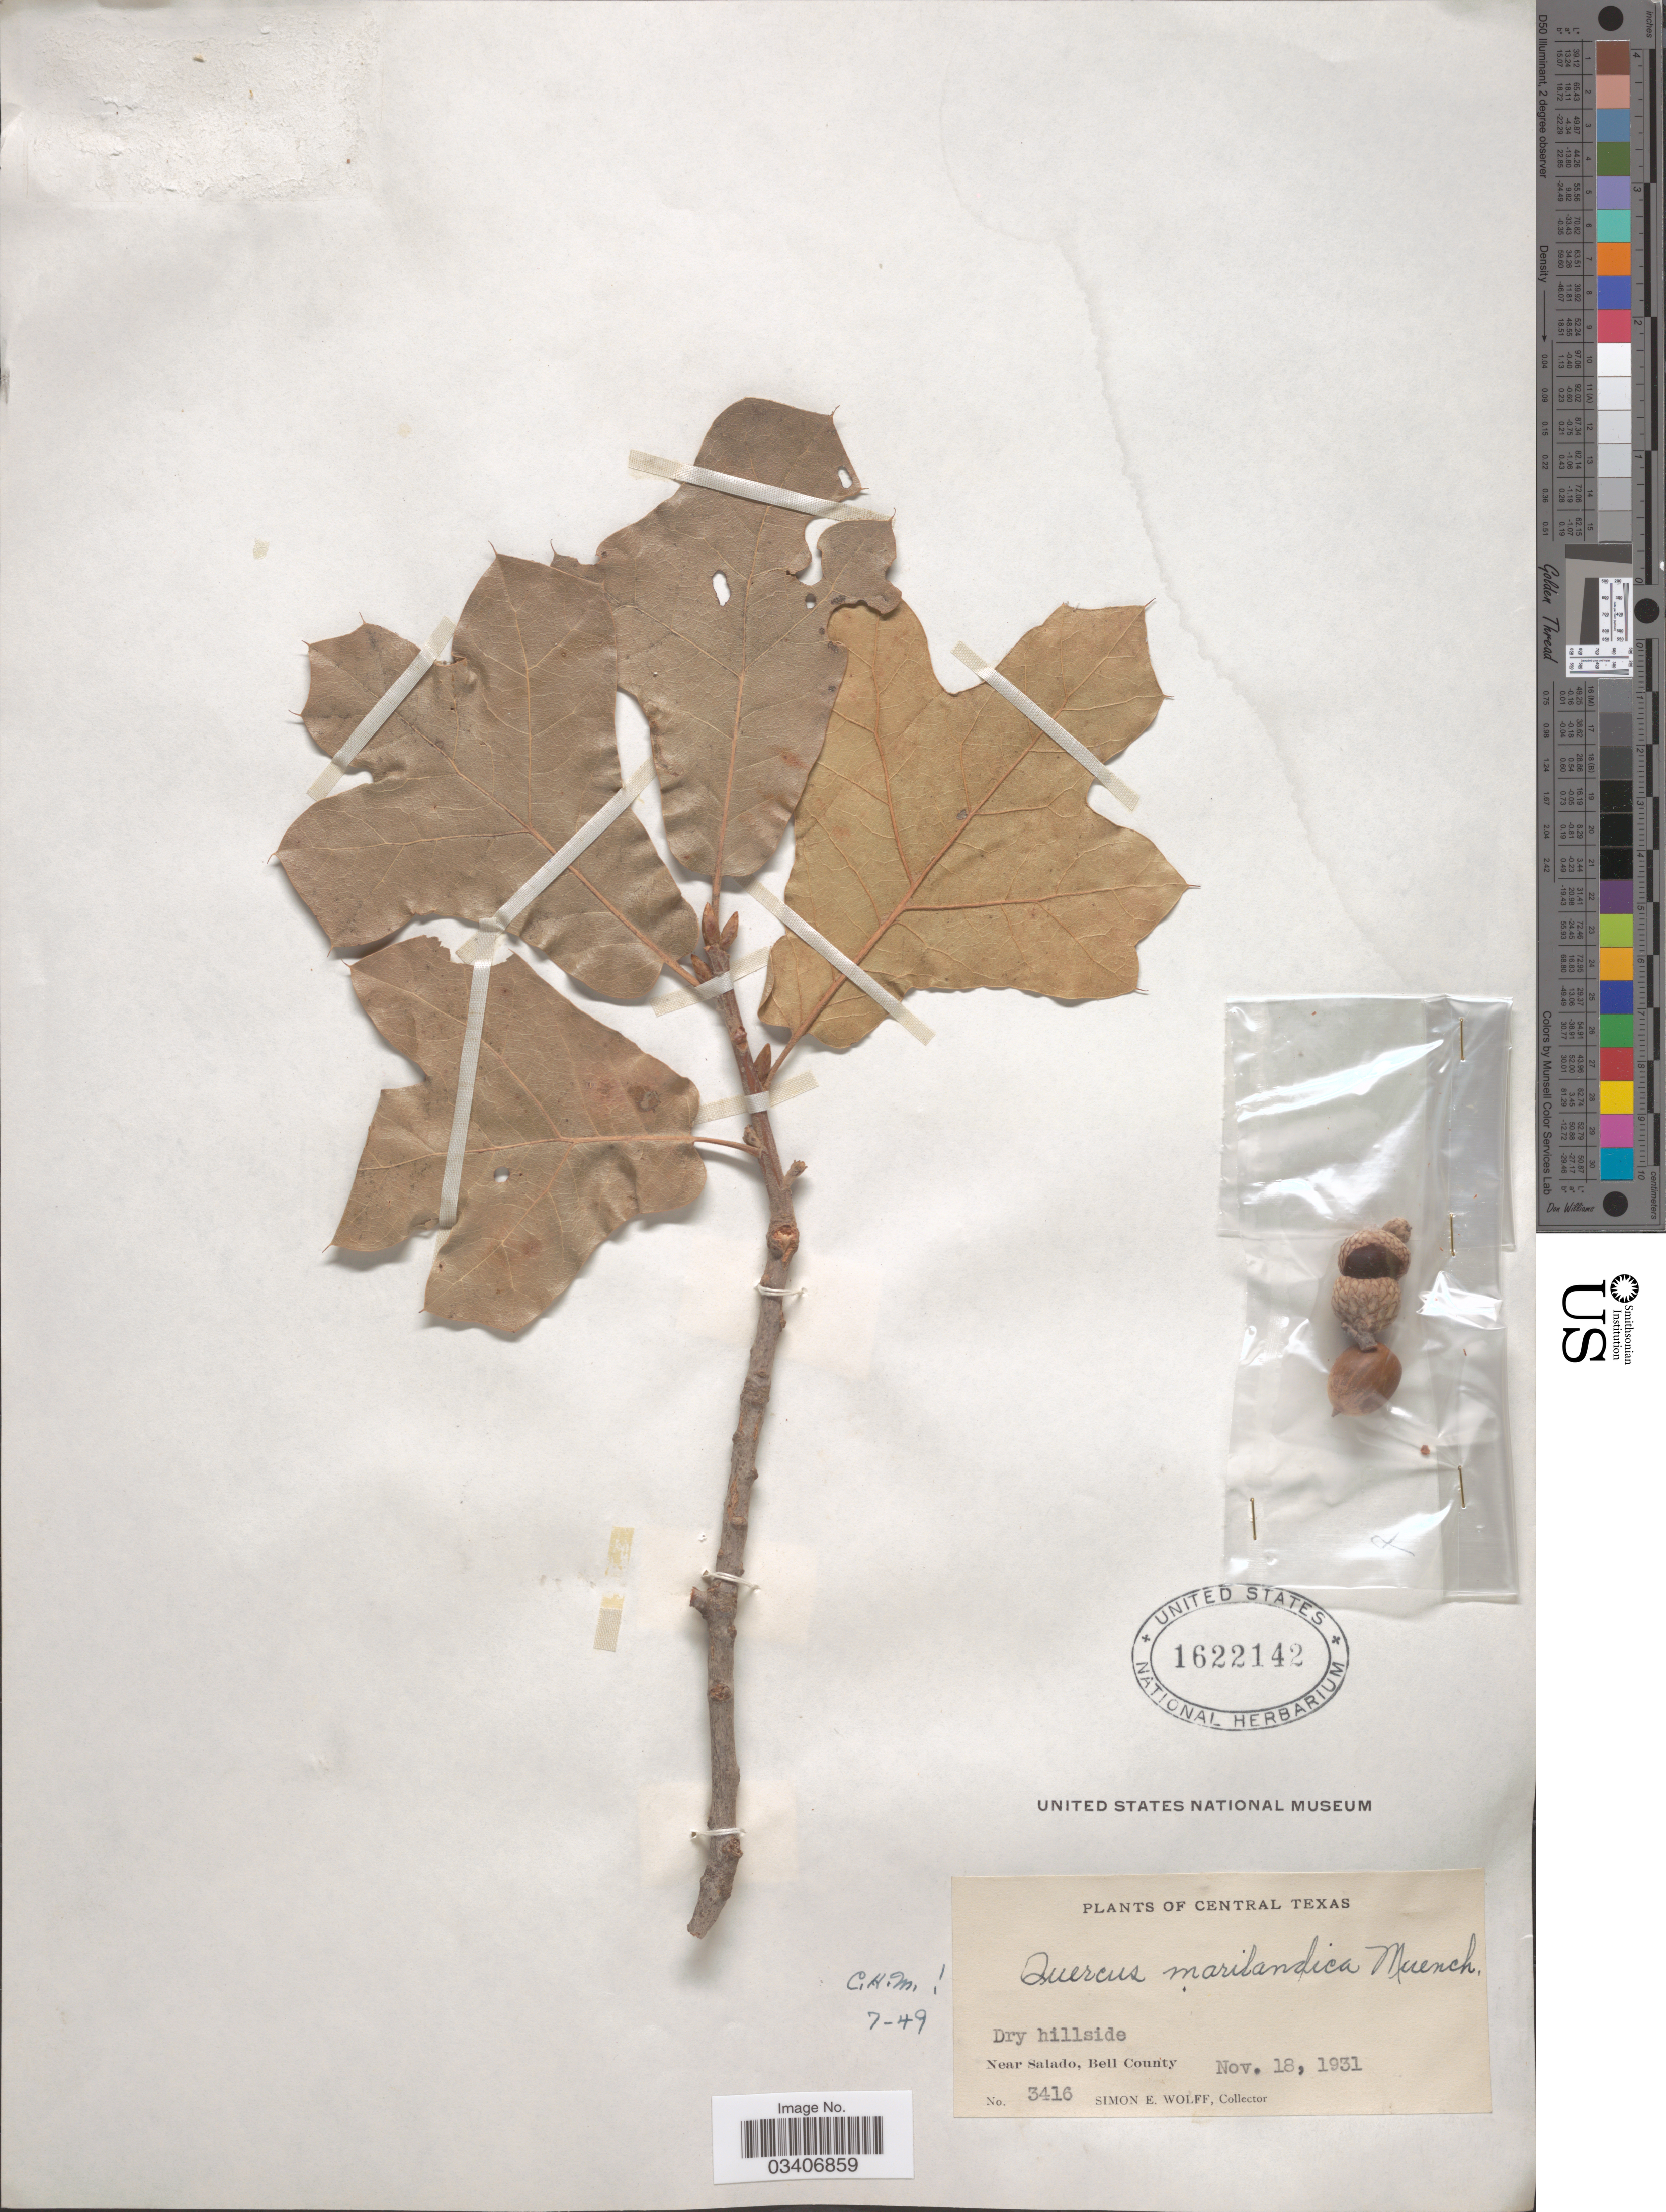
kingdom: Plantae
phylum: Tracheophyta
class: Magnoliopsida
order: Fagales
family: Fagaceae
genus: Quercus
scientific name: Quercus marilandica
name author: (L.) Münchh.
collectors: S. E. Wolff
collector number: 3416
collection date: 1931-11-18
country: United States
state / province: Texas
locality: Central Texas. Near Salado, Bell County.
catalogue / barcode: US 1622142